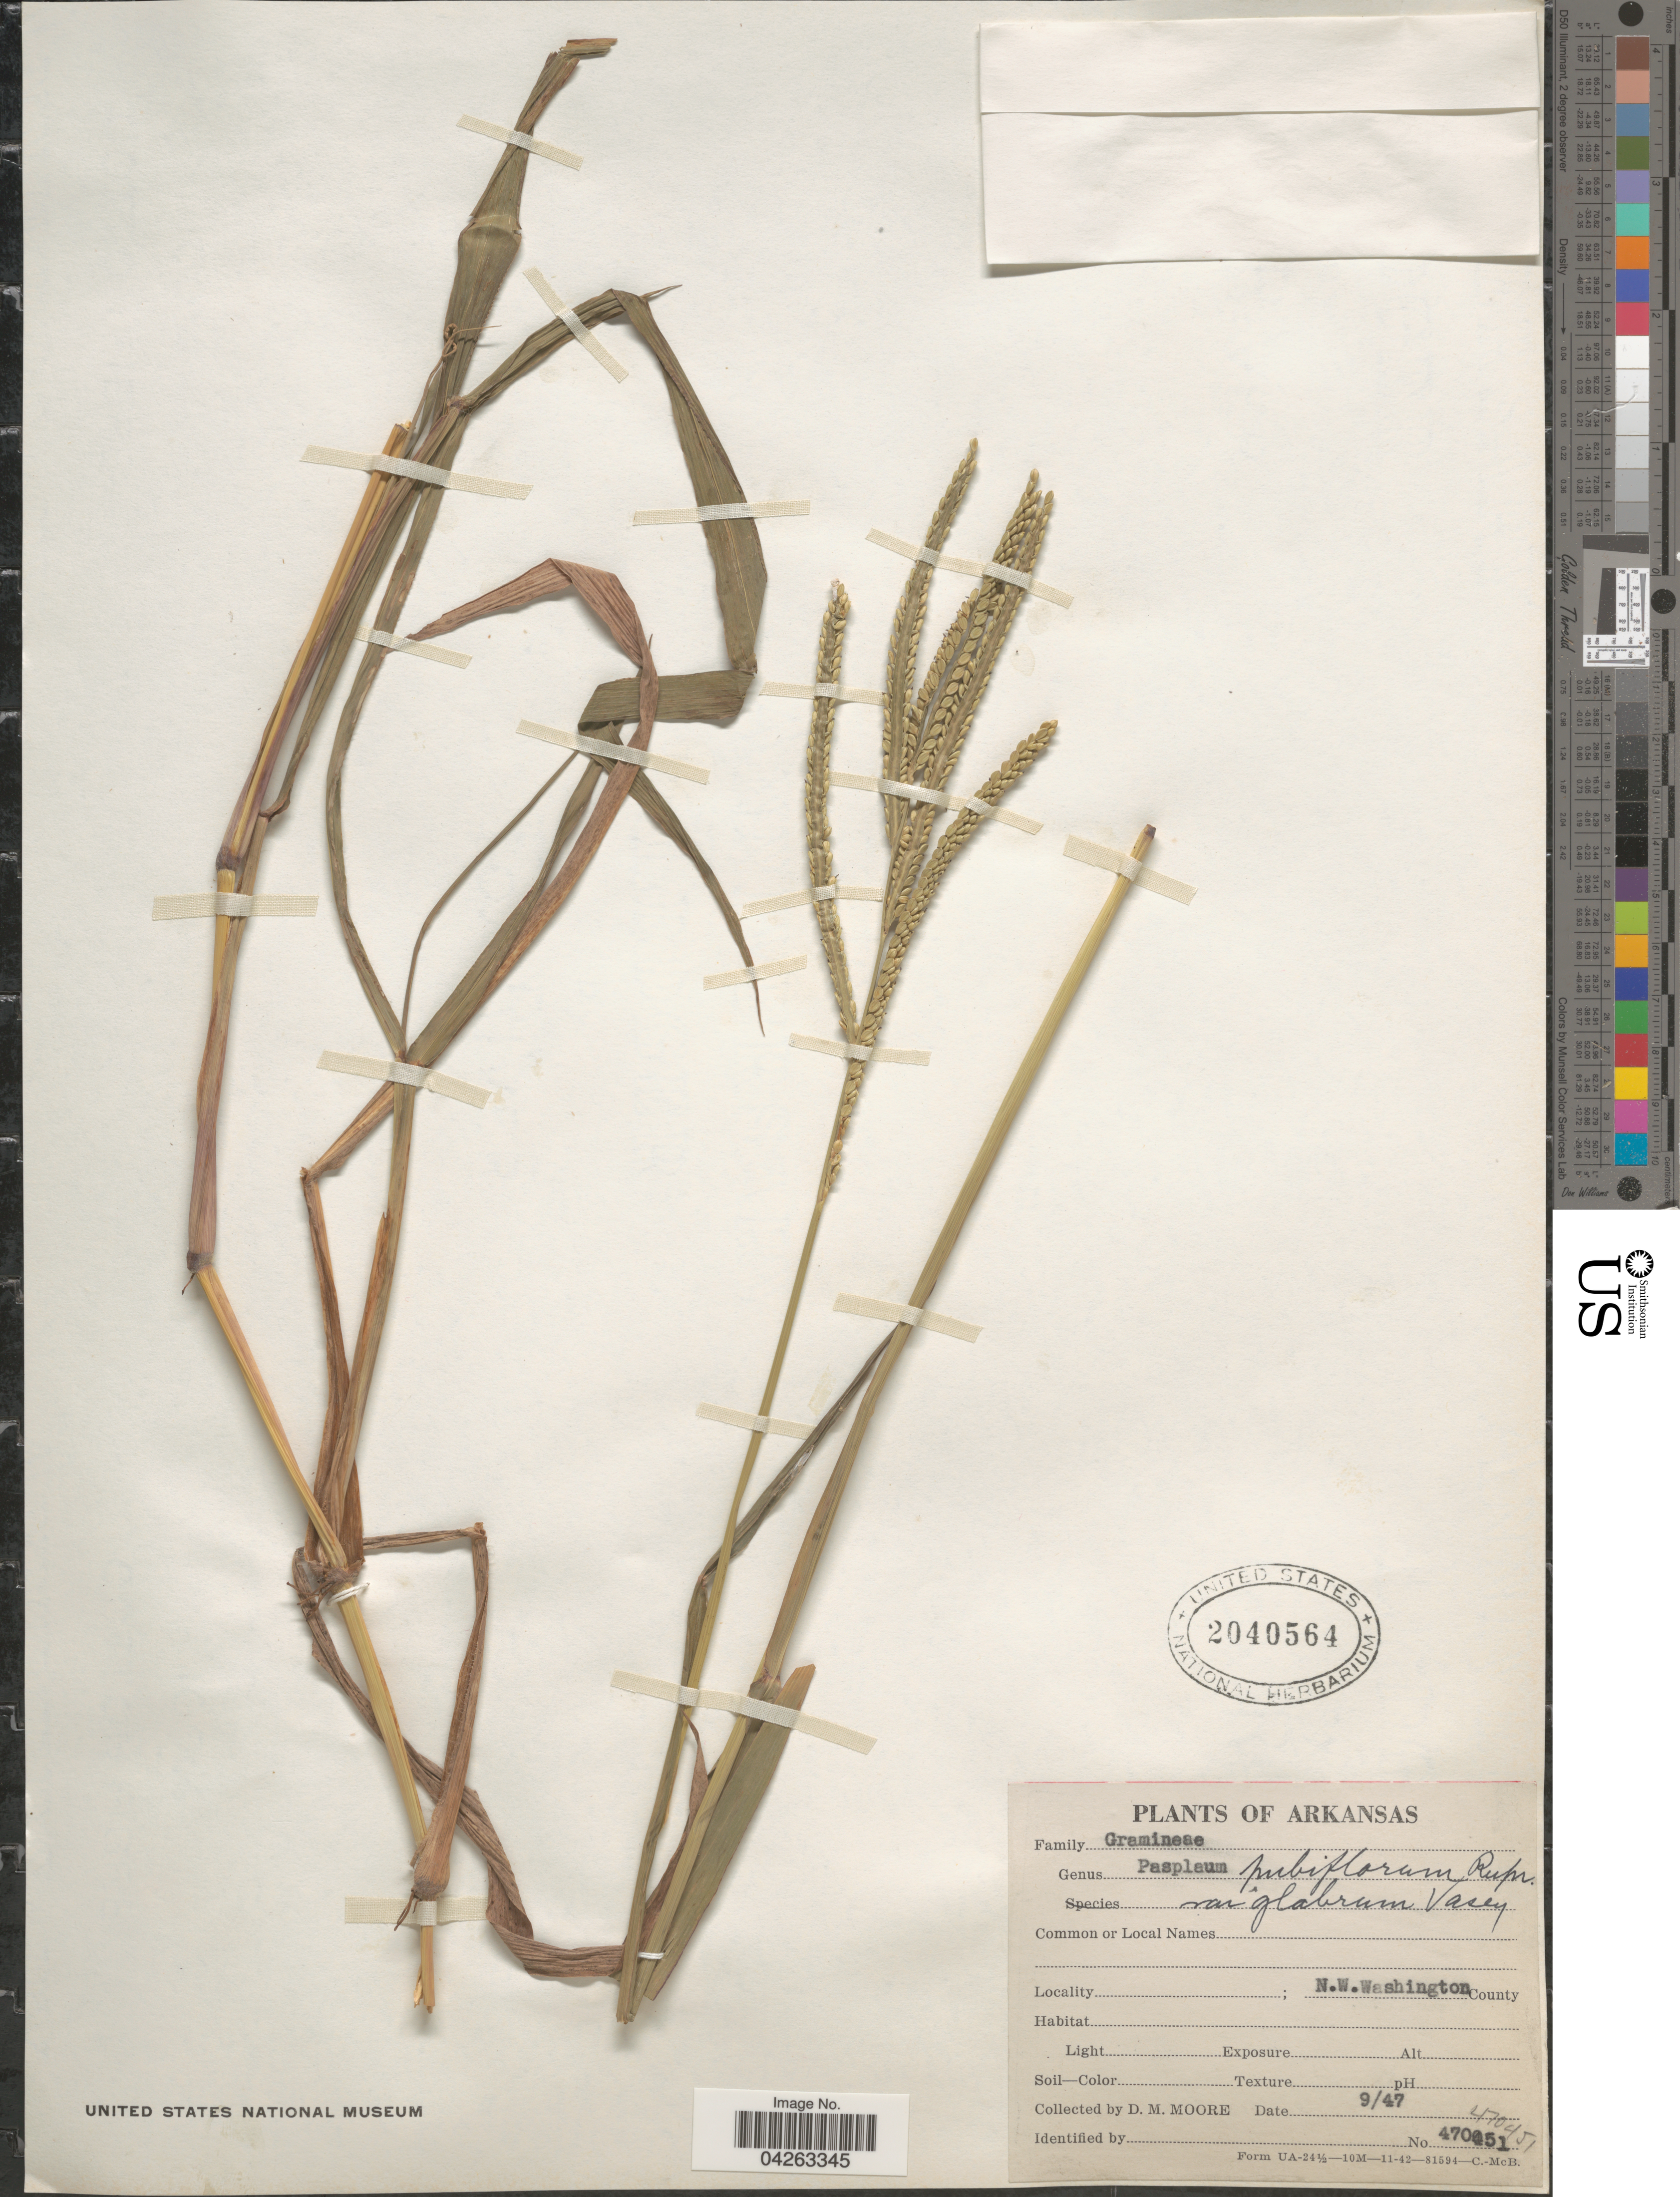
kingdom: Plantae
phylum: Tracheophyta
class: Liliopsida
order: Poales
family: Poaceae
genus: Paspalum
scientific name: Paspalum pubiflorum var. glabrum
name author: Vasey ex Scribn.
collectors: D. Moore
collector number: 470451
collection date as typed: Transcribed d/m/y: /9/47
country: United States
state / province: Arkansas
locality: N.W.Washington County.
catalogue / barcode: US 2040564